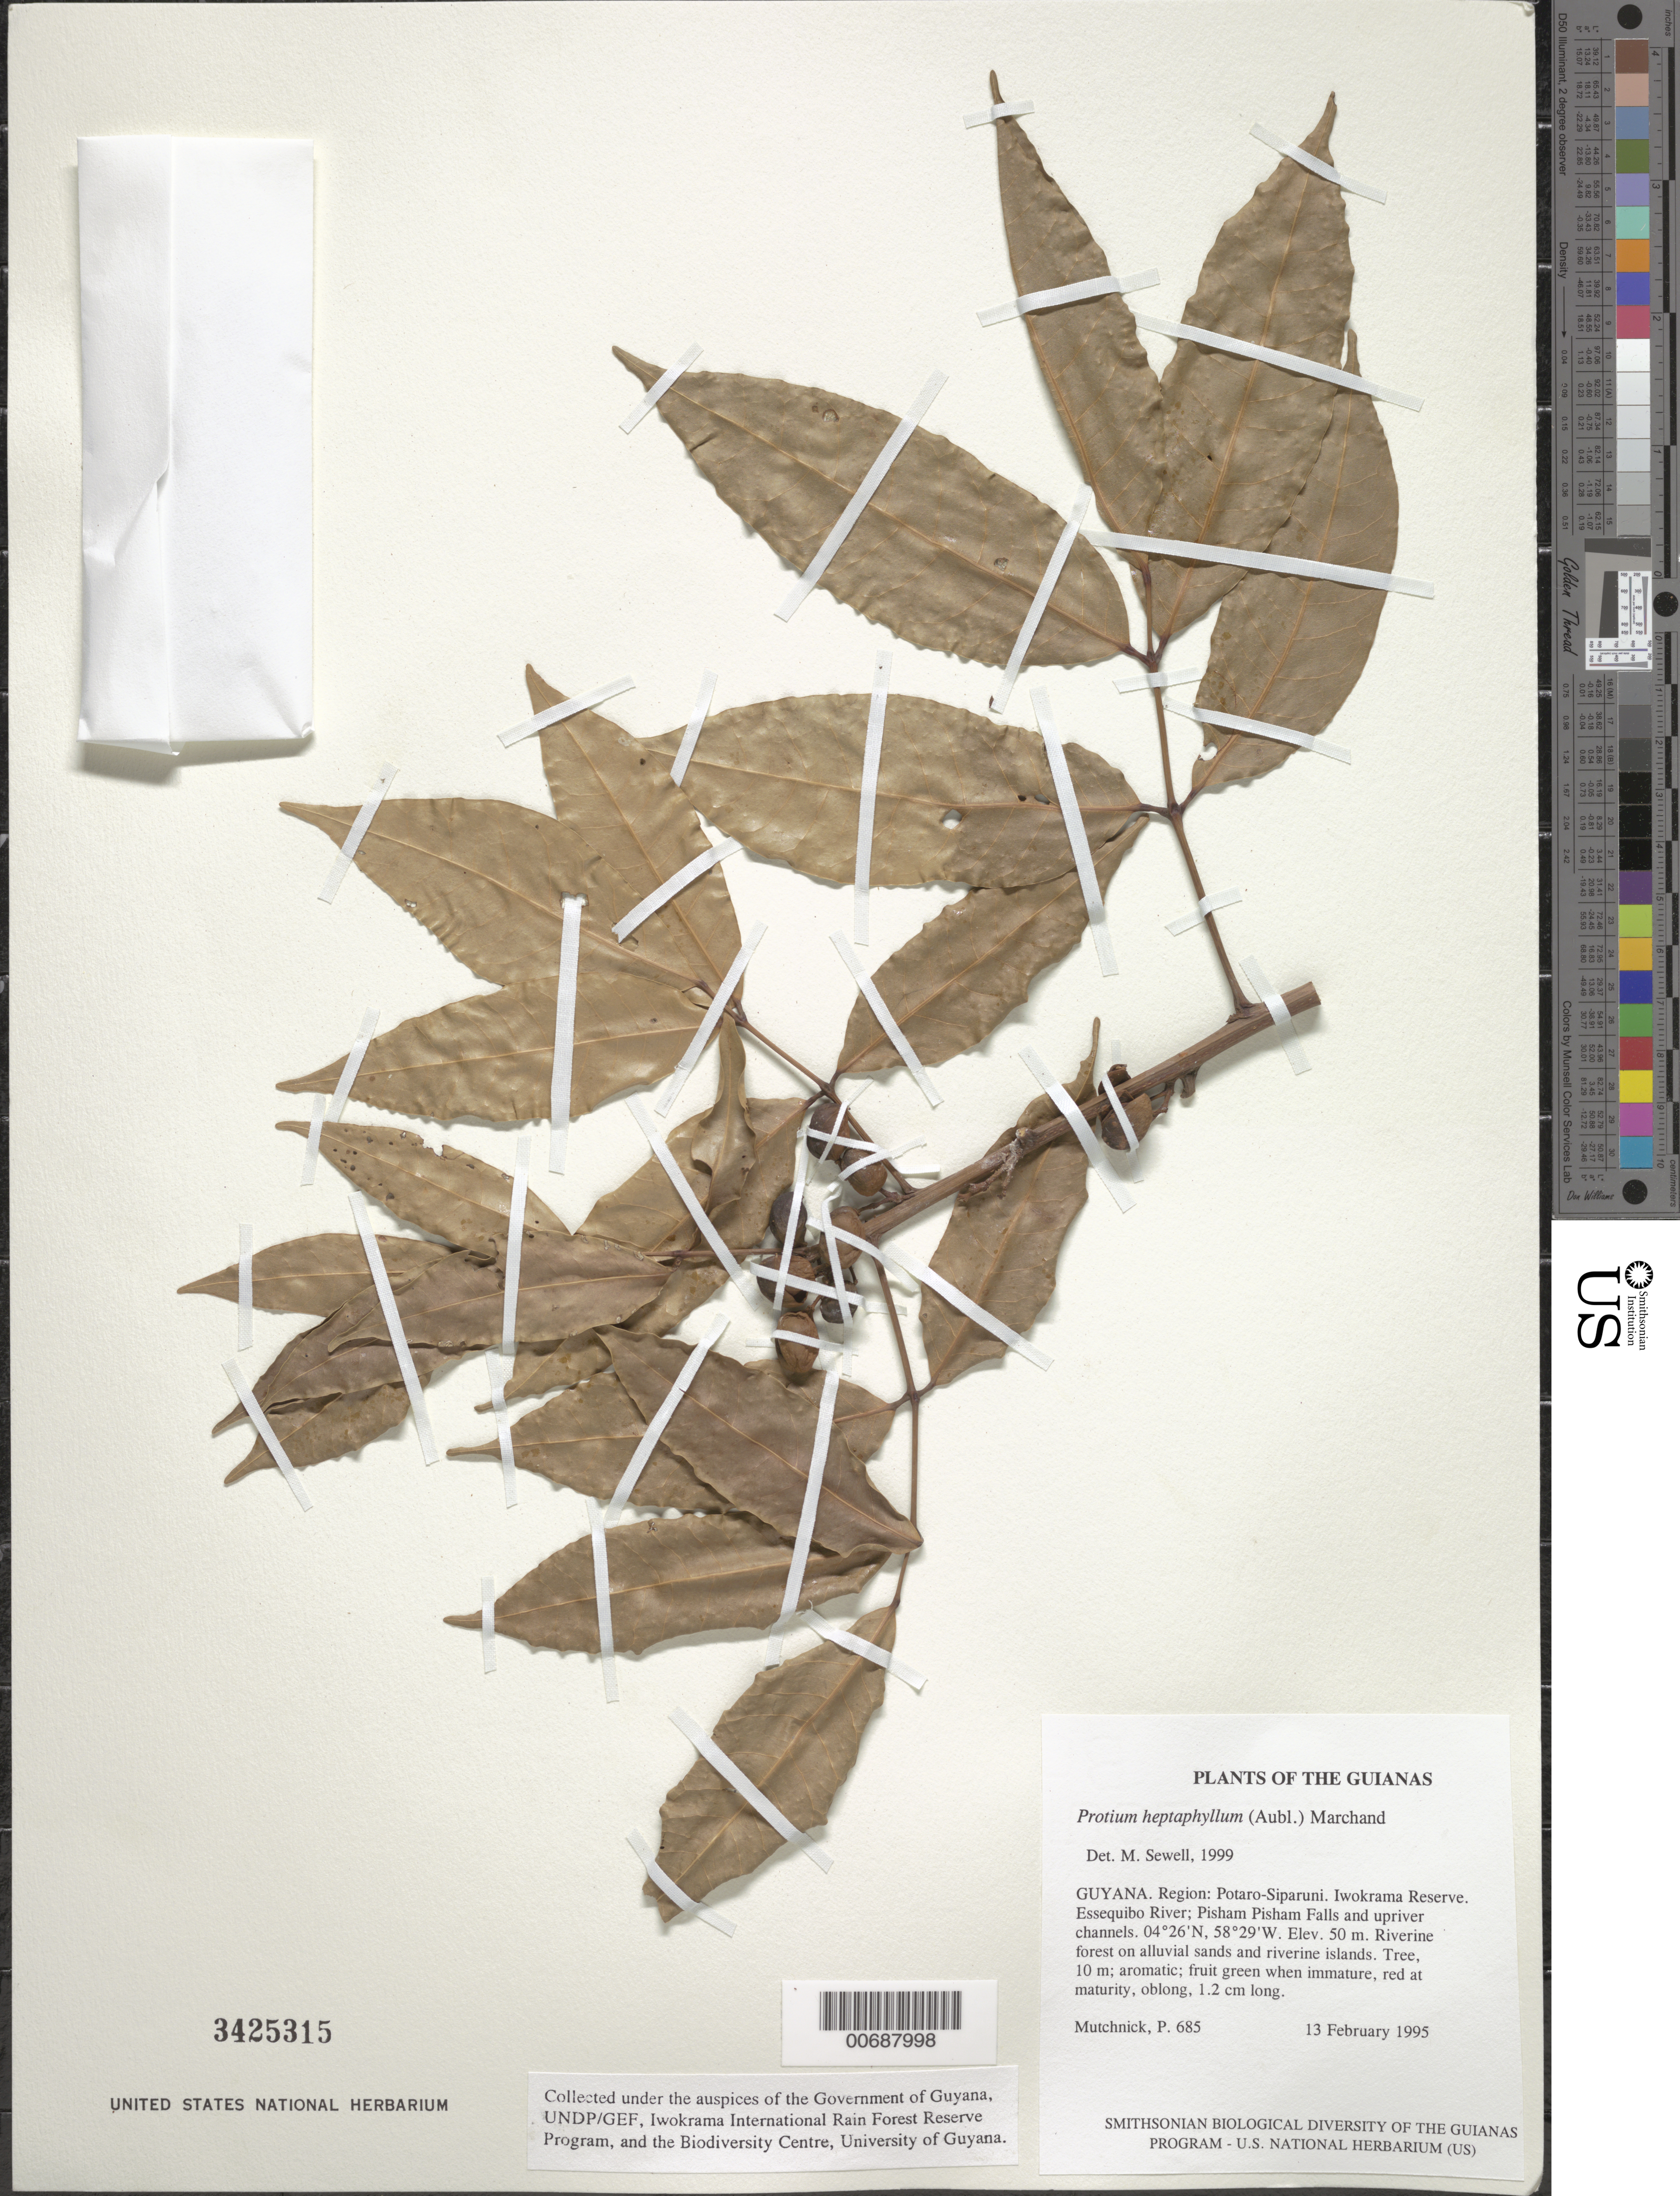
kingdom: Plantae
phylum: Tracheophyta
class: Magnoliopsida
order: Sapindales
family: Burseraceae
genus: Protium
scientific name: Protium heptaphyllum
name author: (Aubl.) Marchand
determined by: Sewell, M.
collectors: P. Mutchnick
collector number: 685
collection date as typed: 13 February 1995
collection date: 1995-02-13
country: Guyana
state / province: Potaro-Siparuni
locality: Iwokrama Reserve. Essequibo River; Pisham Pisham Falls and upriver channels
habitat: Riverine forest on alluvial sands and riverine islands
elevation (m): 50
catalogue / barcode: US 3425315